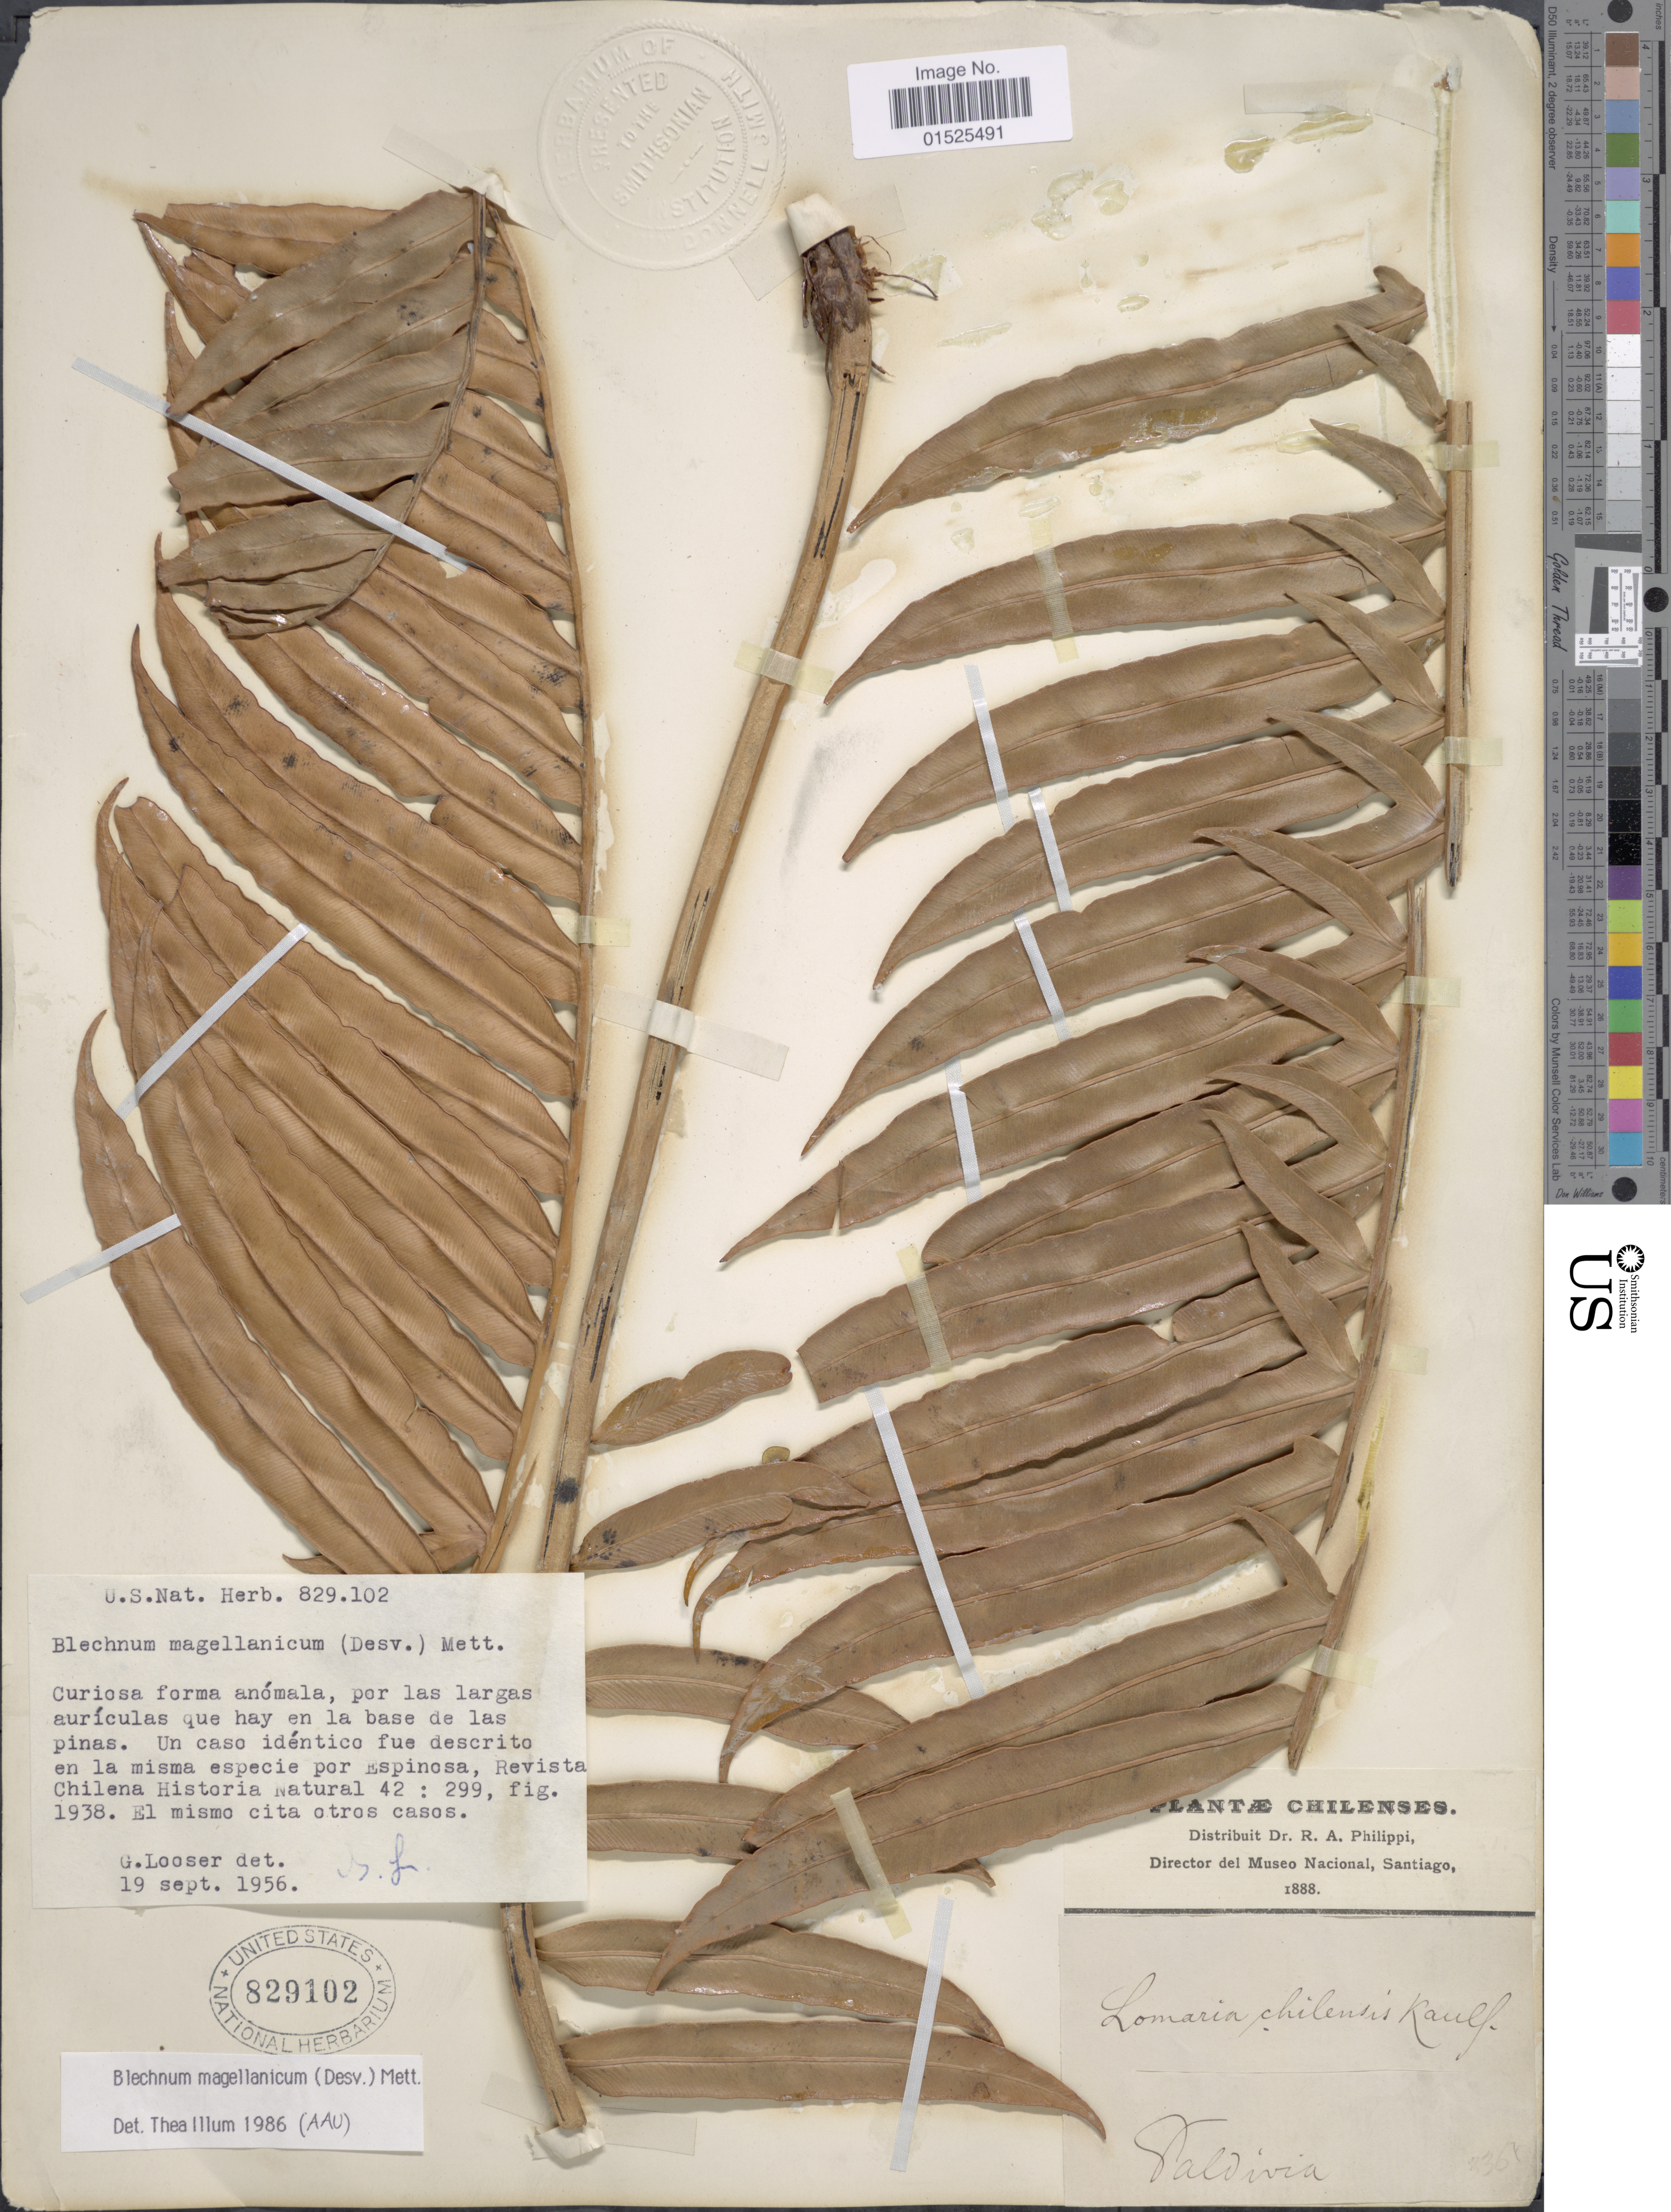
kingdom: Plantae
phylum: Tracheophyta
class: Polypodiopsida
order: Polypodiales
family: Blechnaceae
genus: Blechnum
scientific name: Blechnum chilense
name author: (Kaulf.) Mett.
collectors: R. A. Philippi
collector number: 236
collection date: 1888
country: Chile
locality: Valdivia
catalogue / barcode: US 829102